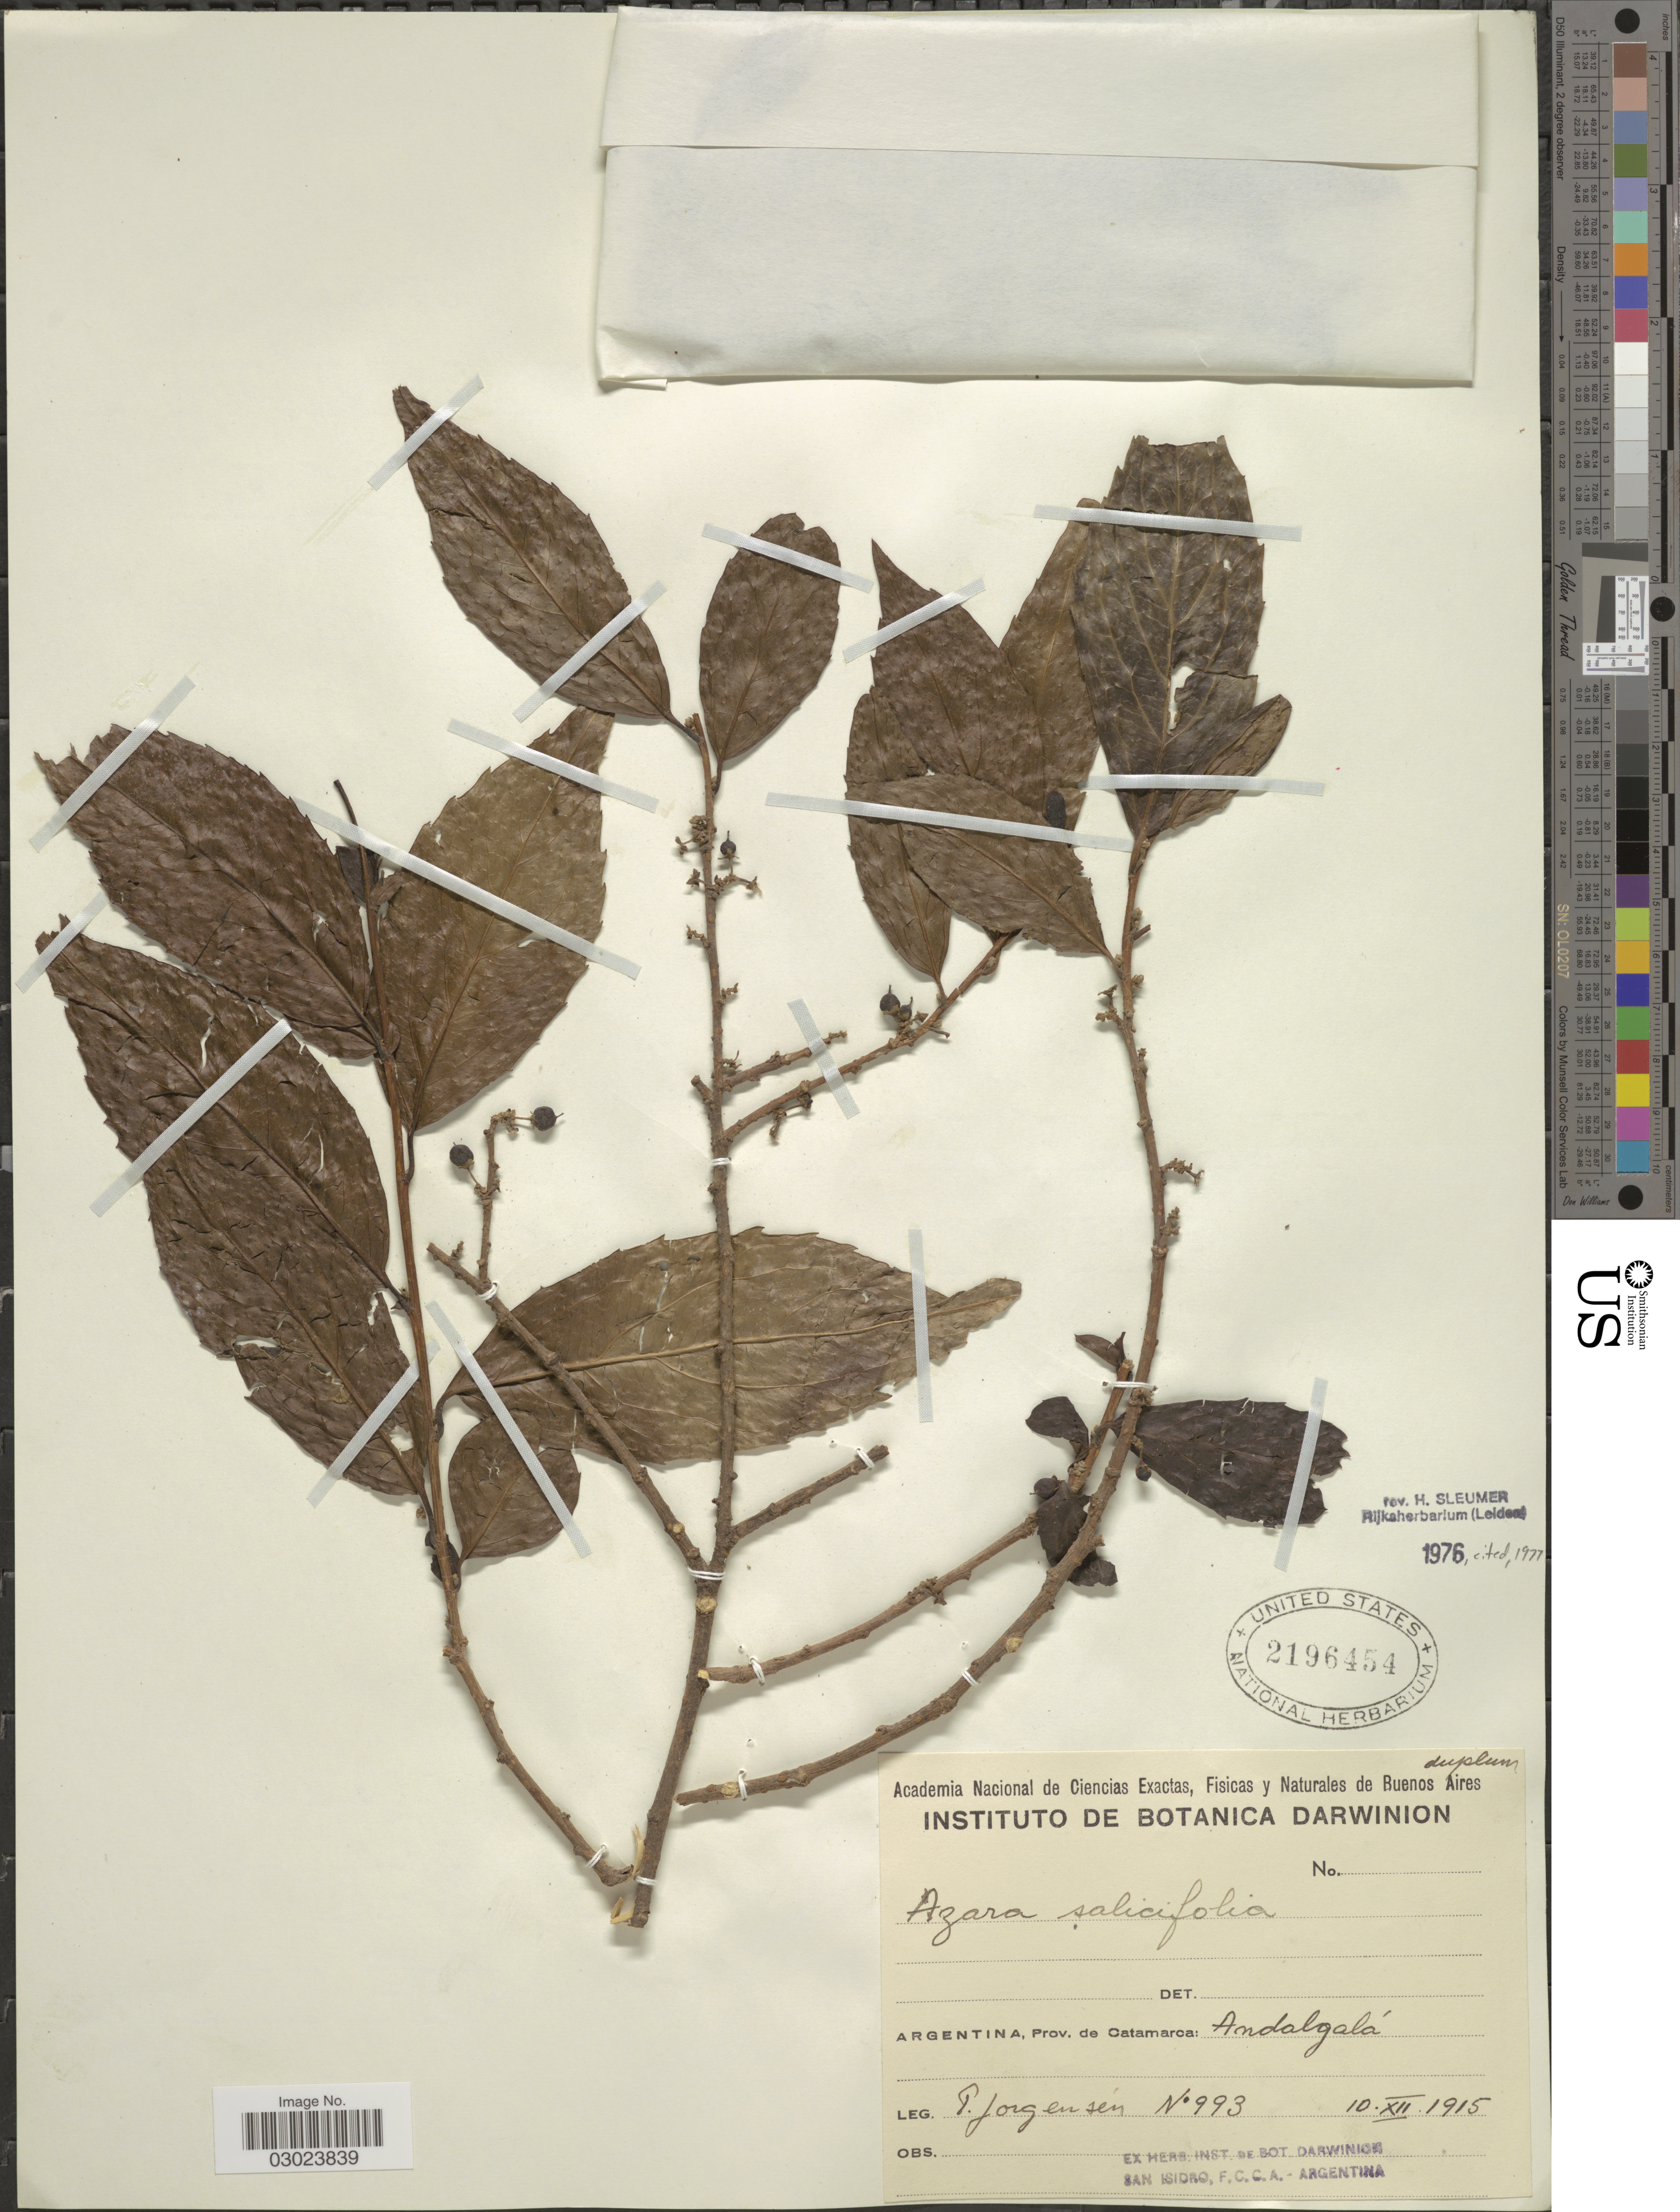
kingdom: Plantae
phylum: Tracheophyta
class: Magnoliopsida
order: Malpighiales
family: Salicaceae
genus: Azara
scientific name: Azara salicifolia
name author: Griseb.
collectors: P. Jörgensen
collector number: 993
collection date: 1915-12-10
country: Argentina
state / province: Catamarca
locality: Andalgalá.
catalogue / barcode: US 2196454